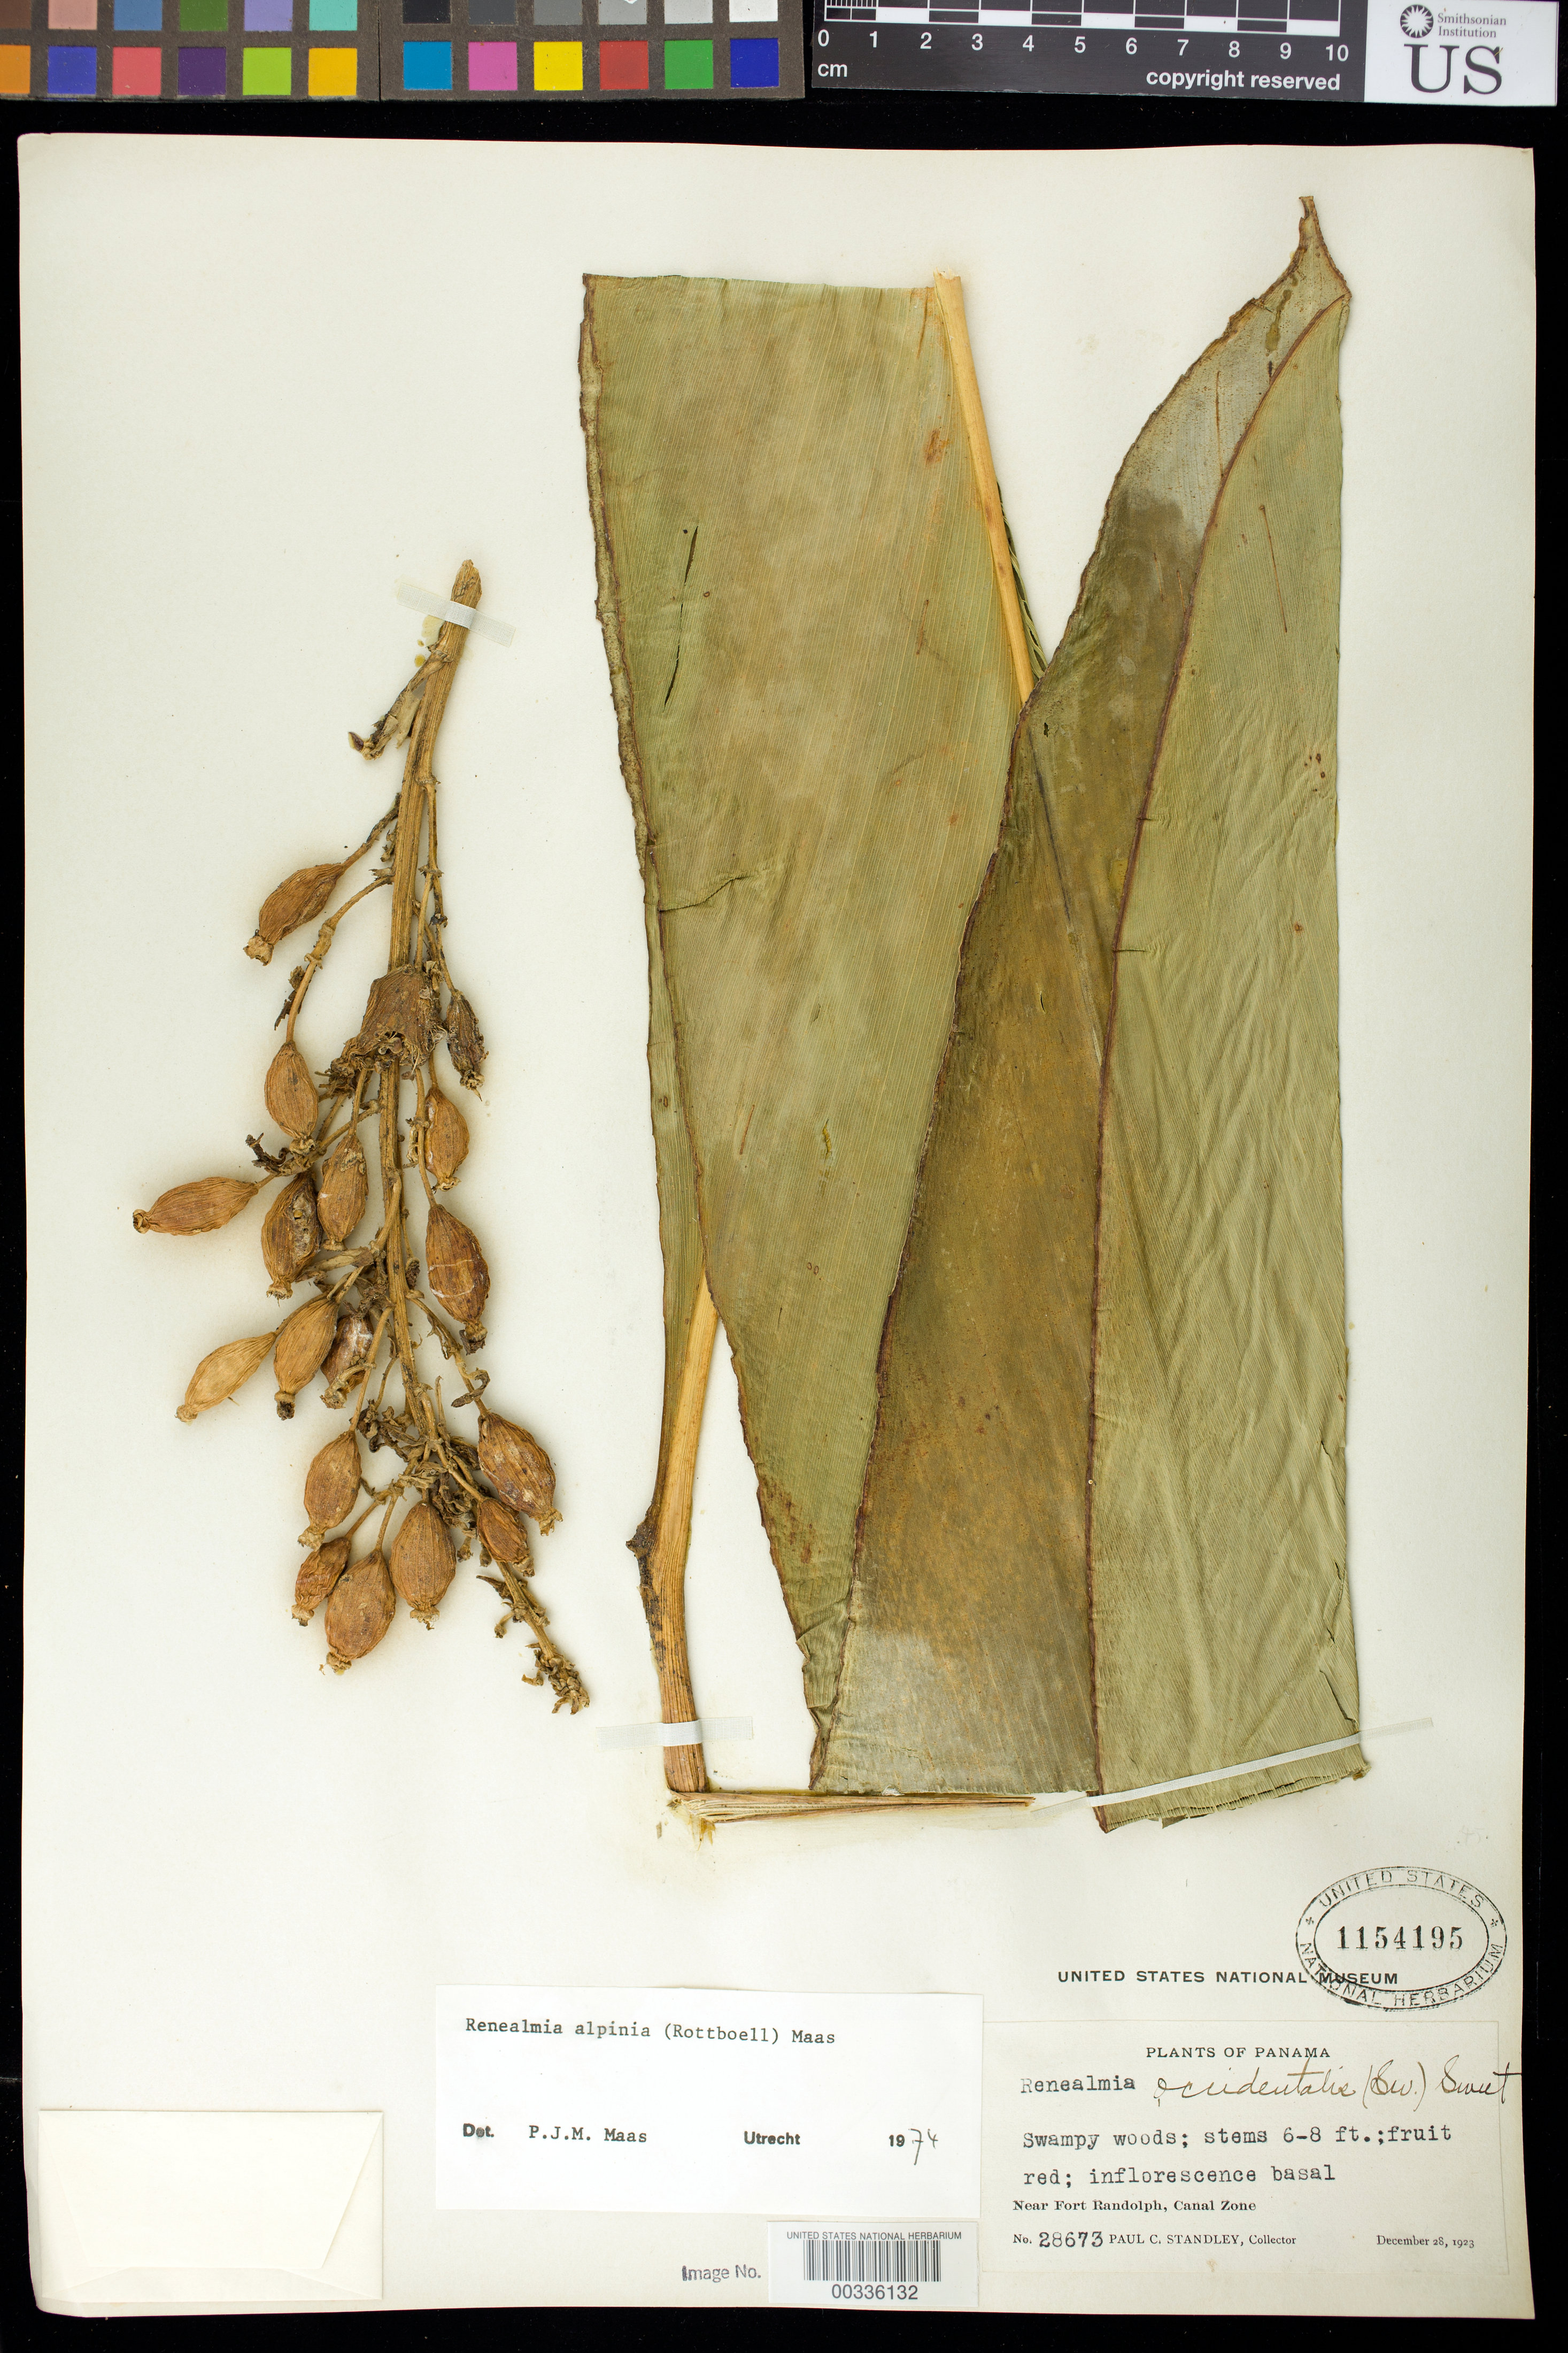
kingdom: Plantae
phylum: Tracheophyta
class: Liliopsida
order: Zingiberales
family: Zingiberaceae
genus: Renealmia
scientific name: Renealmia alpinia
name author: (Rottb.) Maas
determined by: Maas, Paul J. M.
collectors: P. C. Standley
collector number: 28673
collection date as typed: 28 Dec 1923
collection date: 1923-12-28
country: Panama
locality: Near Fort Randolph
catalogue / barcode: US 1154195